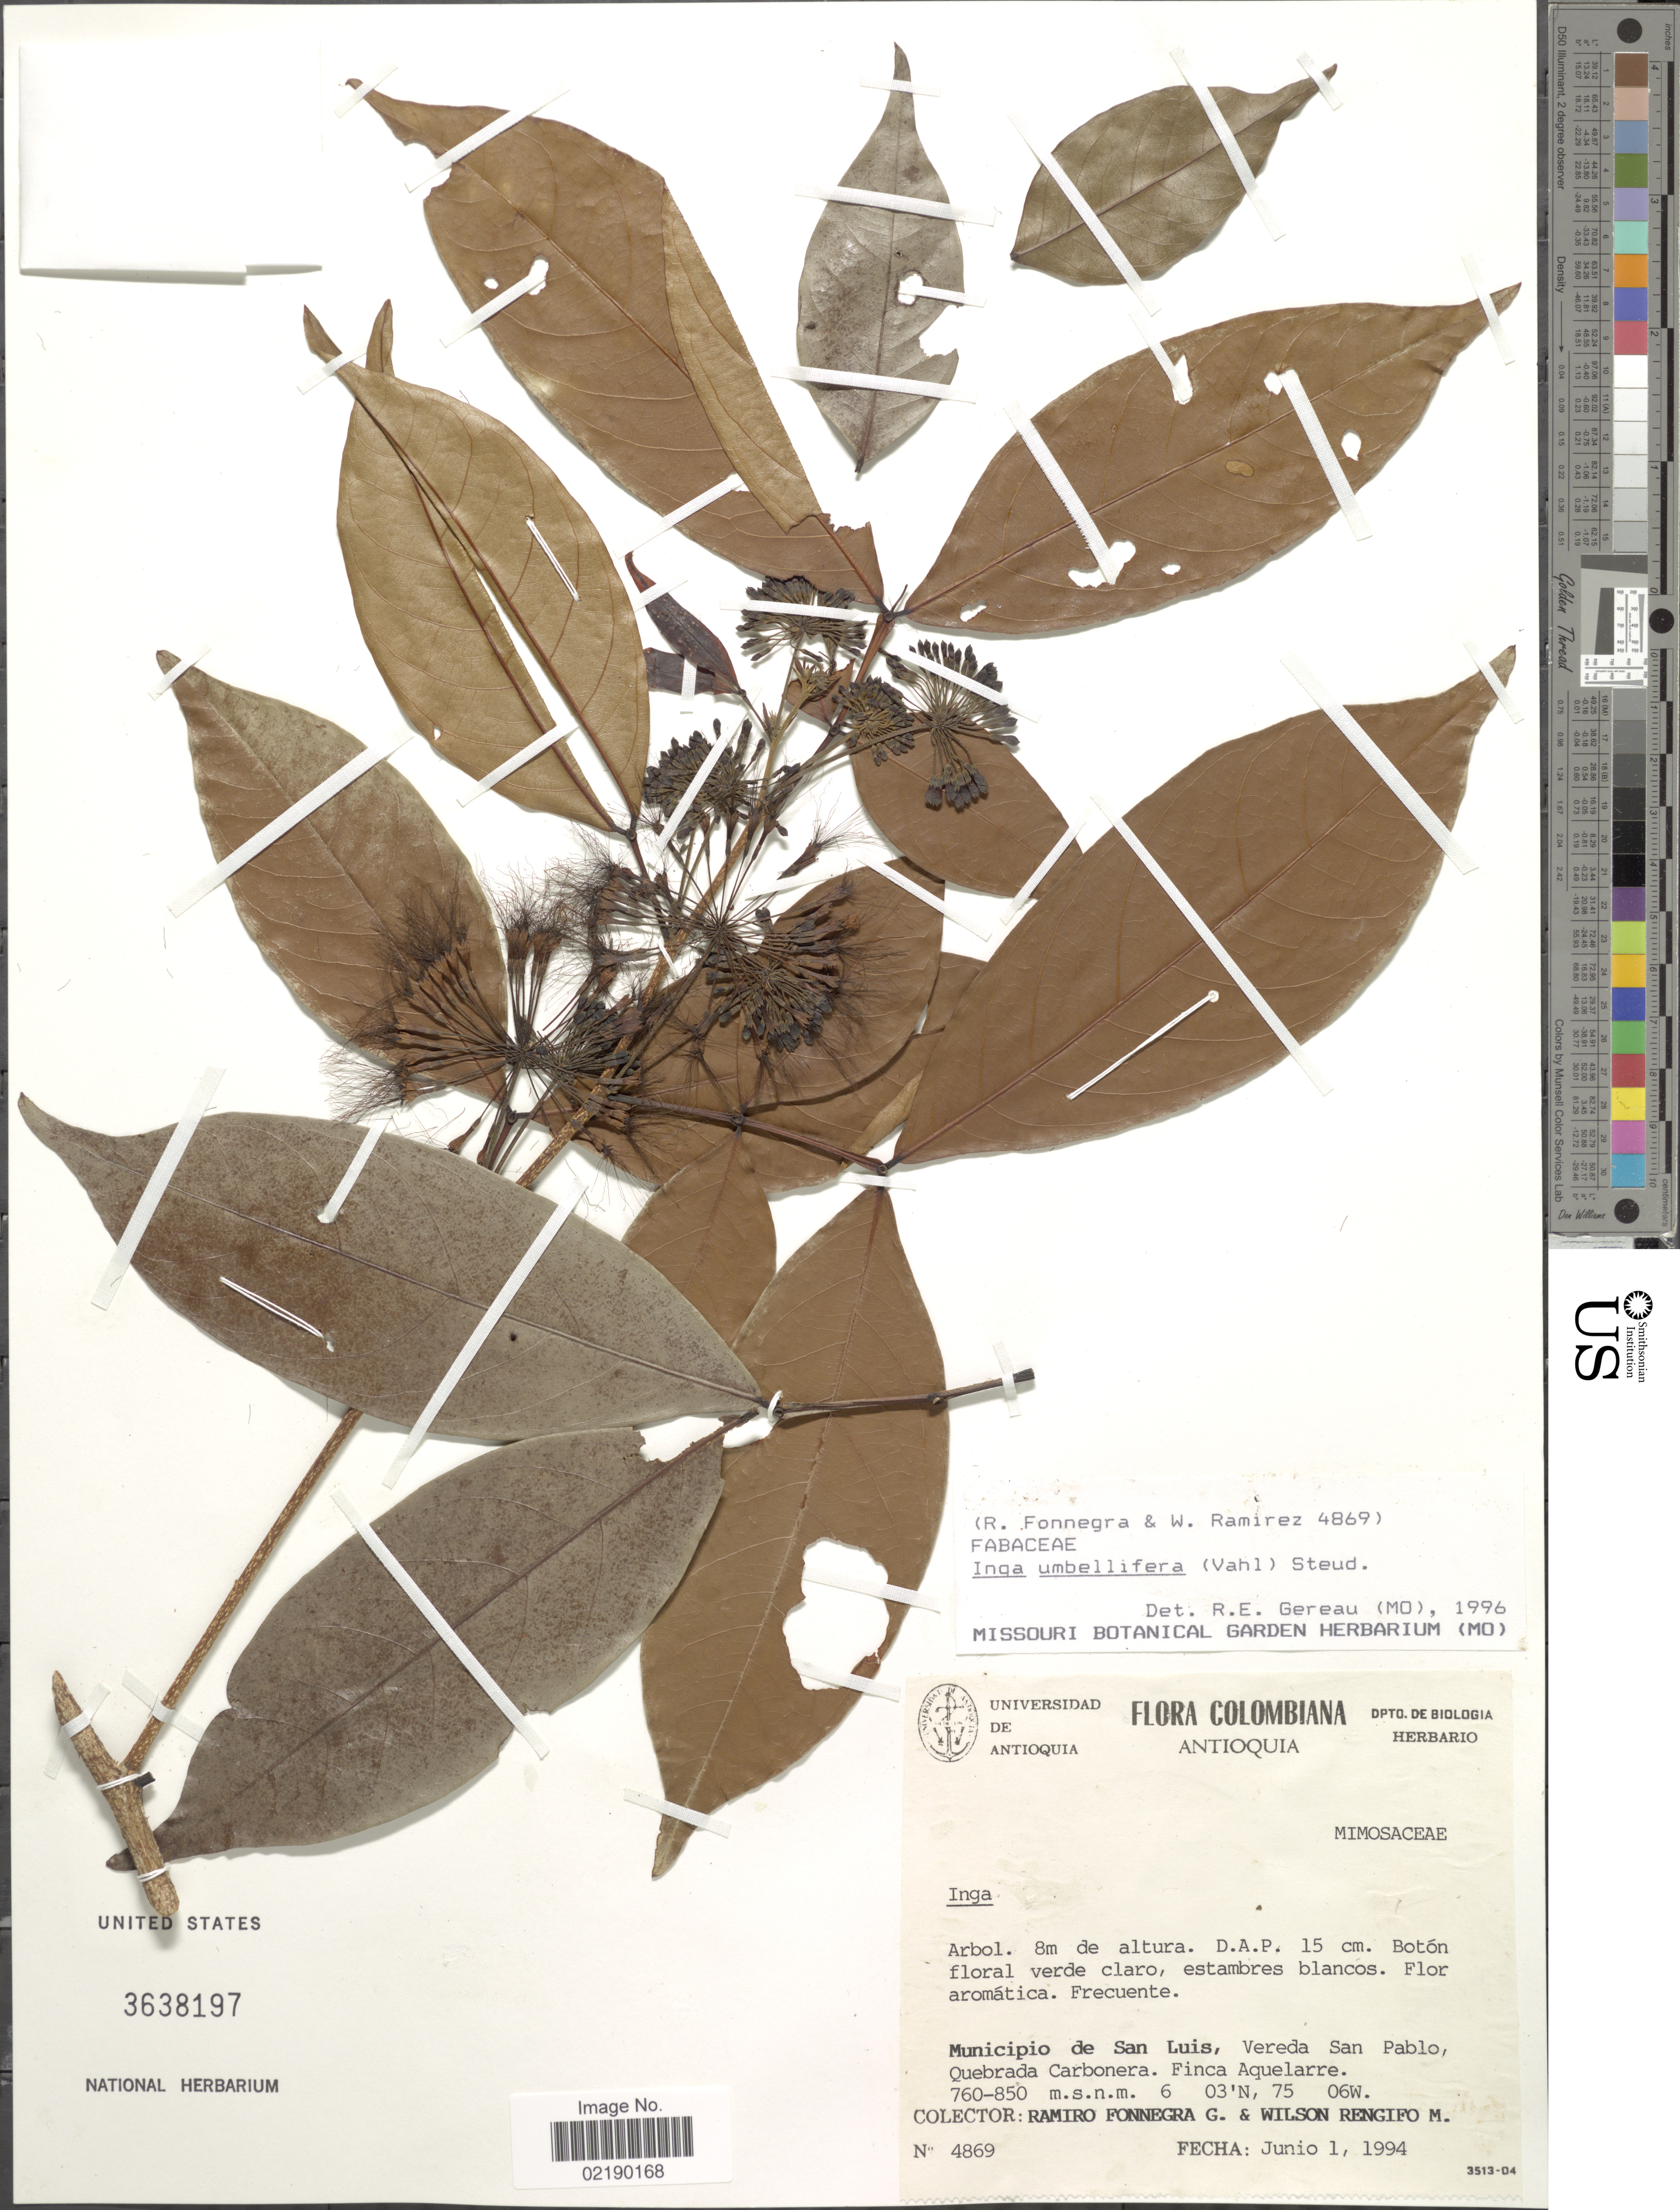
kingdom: Plantae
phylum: Tracheophyta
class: Magnoliopsida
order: Fabales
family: Fabaceae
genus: Inga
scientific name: Inga umbellifera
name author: (Vahl) Steud. ex DC.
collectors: R. Fonnegra G. & W. Rengifo M.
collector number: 4869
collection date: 1994-06-01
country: Colombia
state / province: Antioquia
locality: Municipio de San Luis, Vereda San Pablo, Quebrada Carbonera. Finca Aquelarre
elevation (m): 760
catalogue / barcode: US 3638197